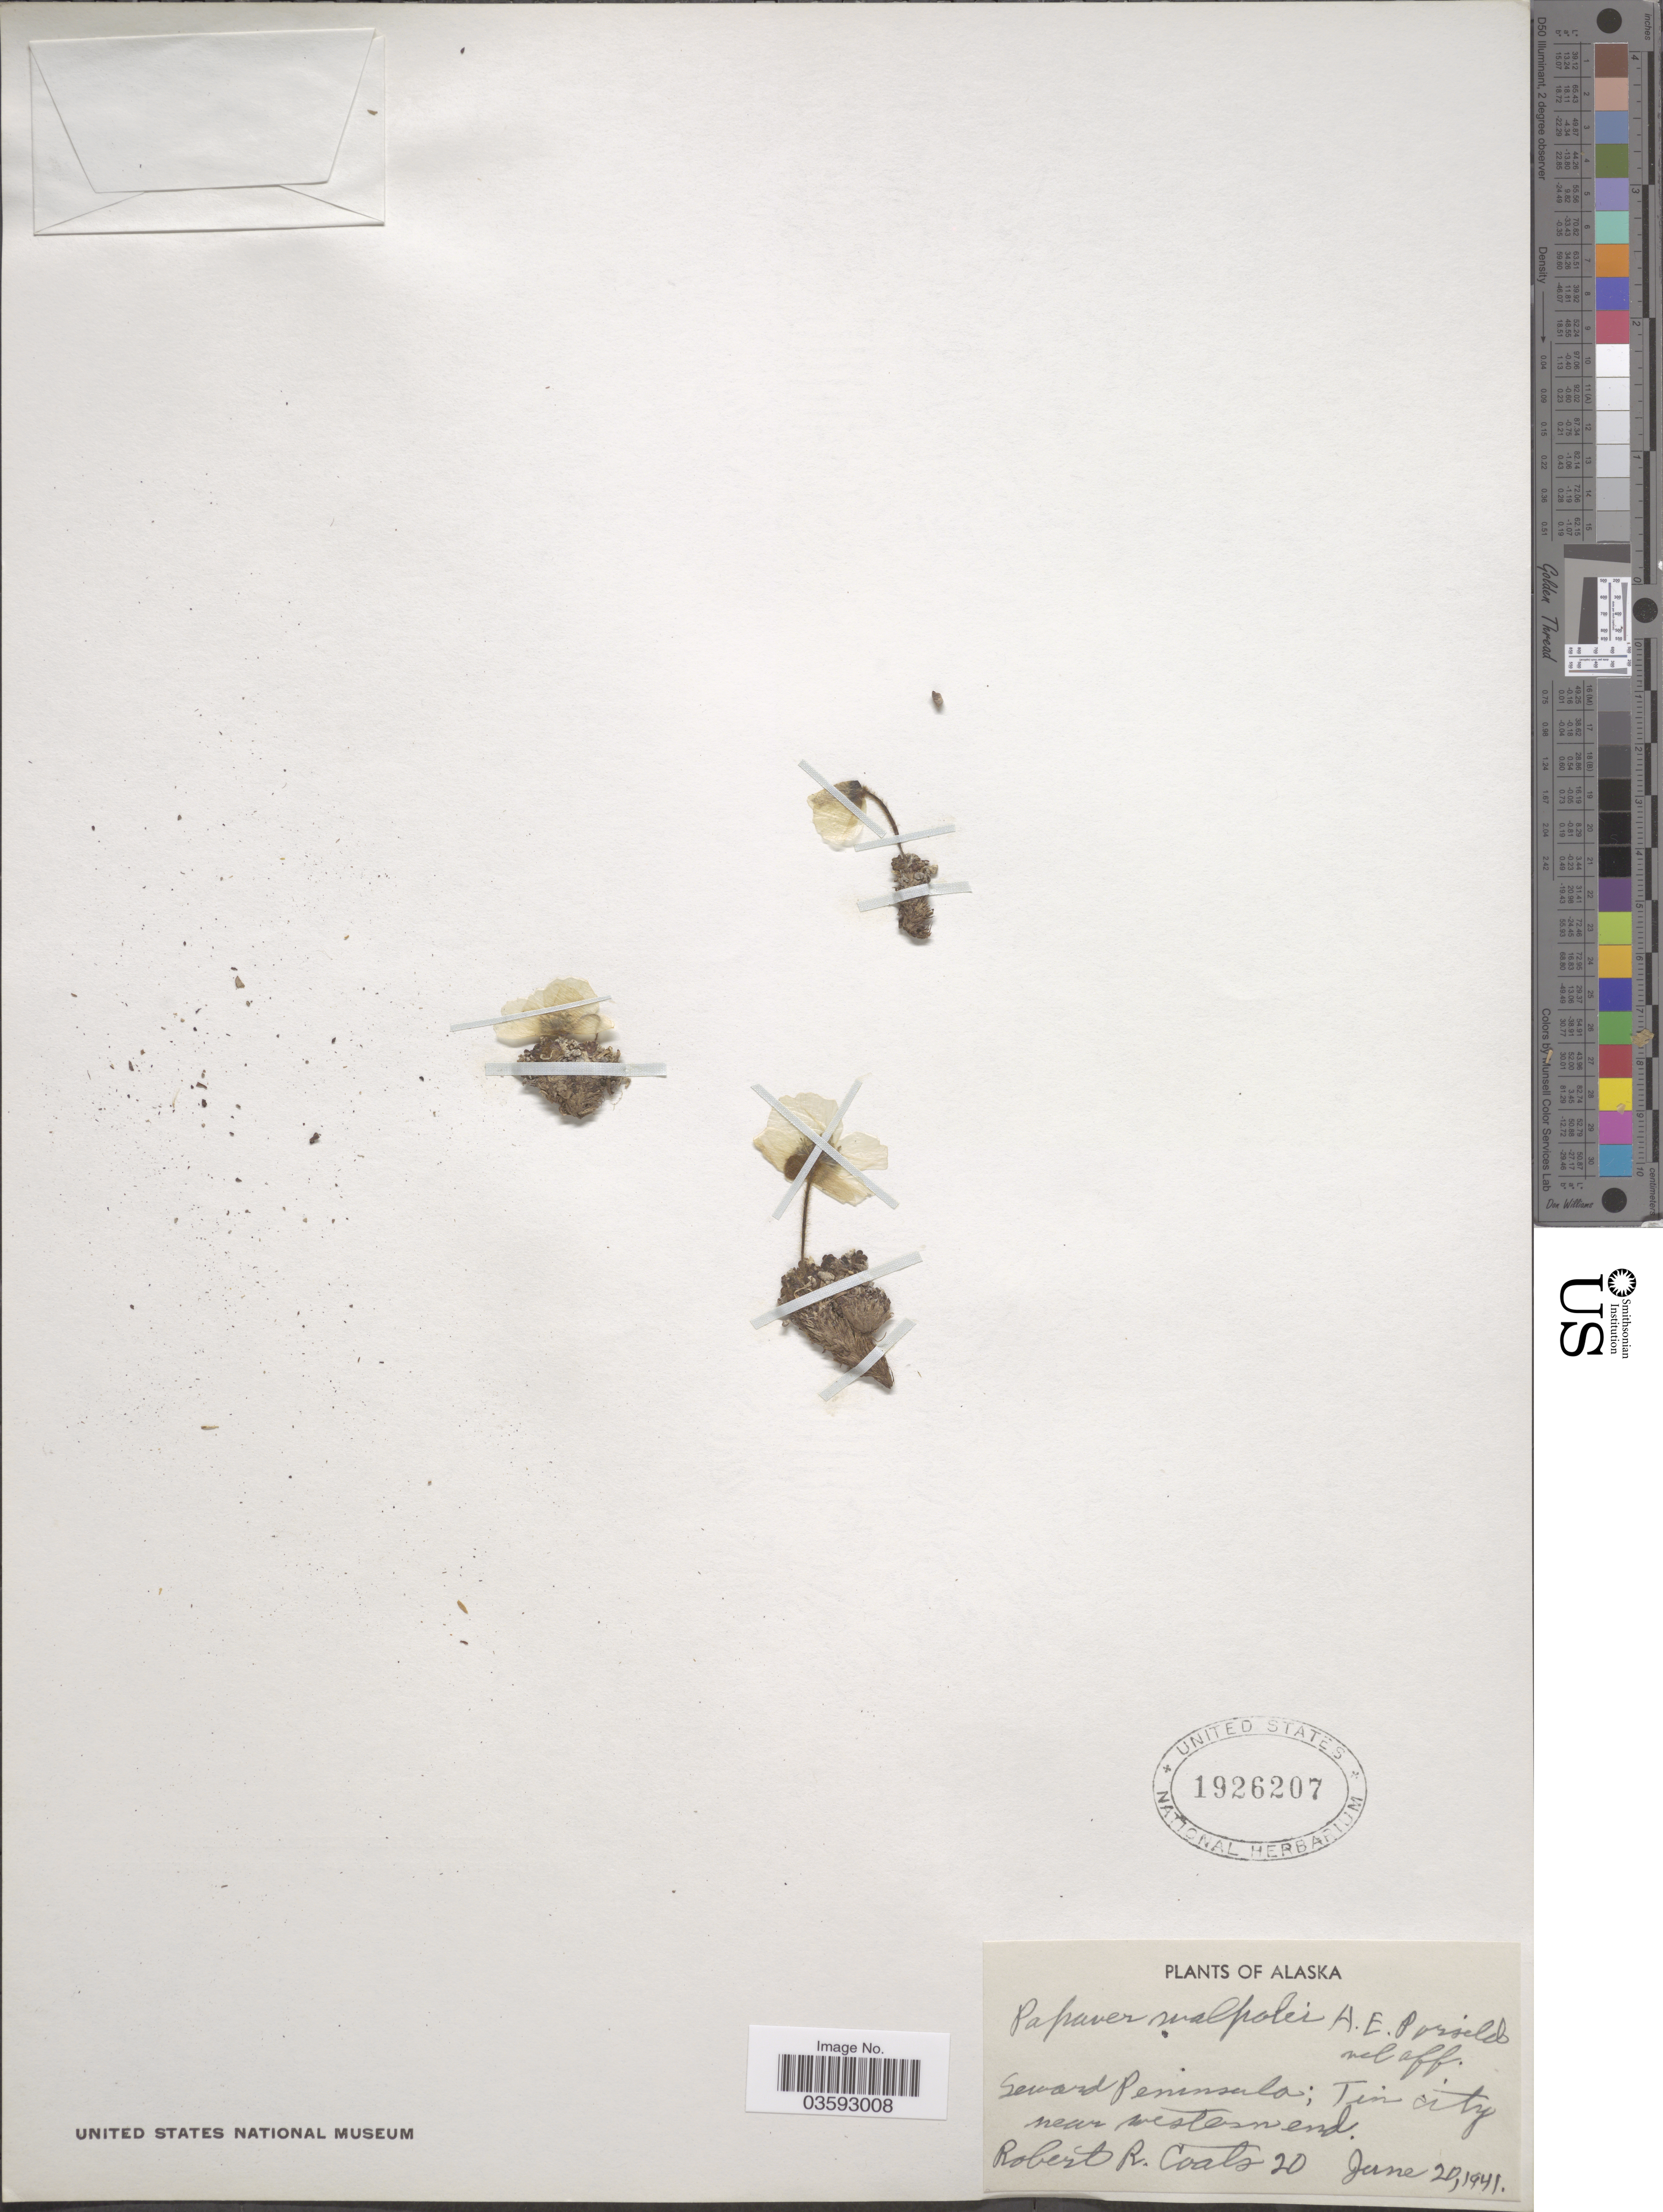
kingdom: Plantae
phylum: Tracheophyta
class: Magnoliopsida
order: Ranunculales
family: Papaveraceae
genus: Papaver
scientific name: Papaver walpolei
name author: A.E. Porsild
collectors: R. Coats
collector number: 20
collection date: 1941-06-20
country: United States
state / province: Alaska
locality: Seward Peninsula; Tin city near western end.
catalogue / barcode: US 1926207